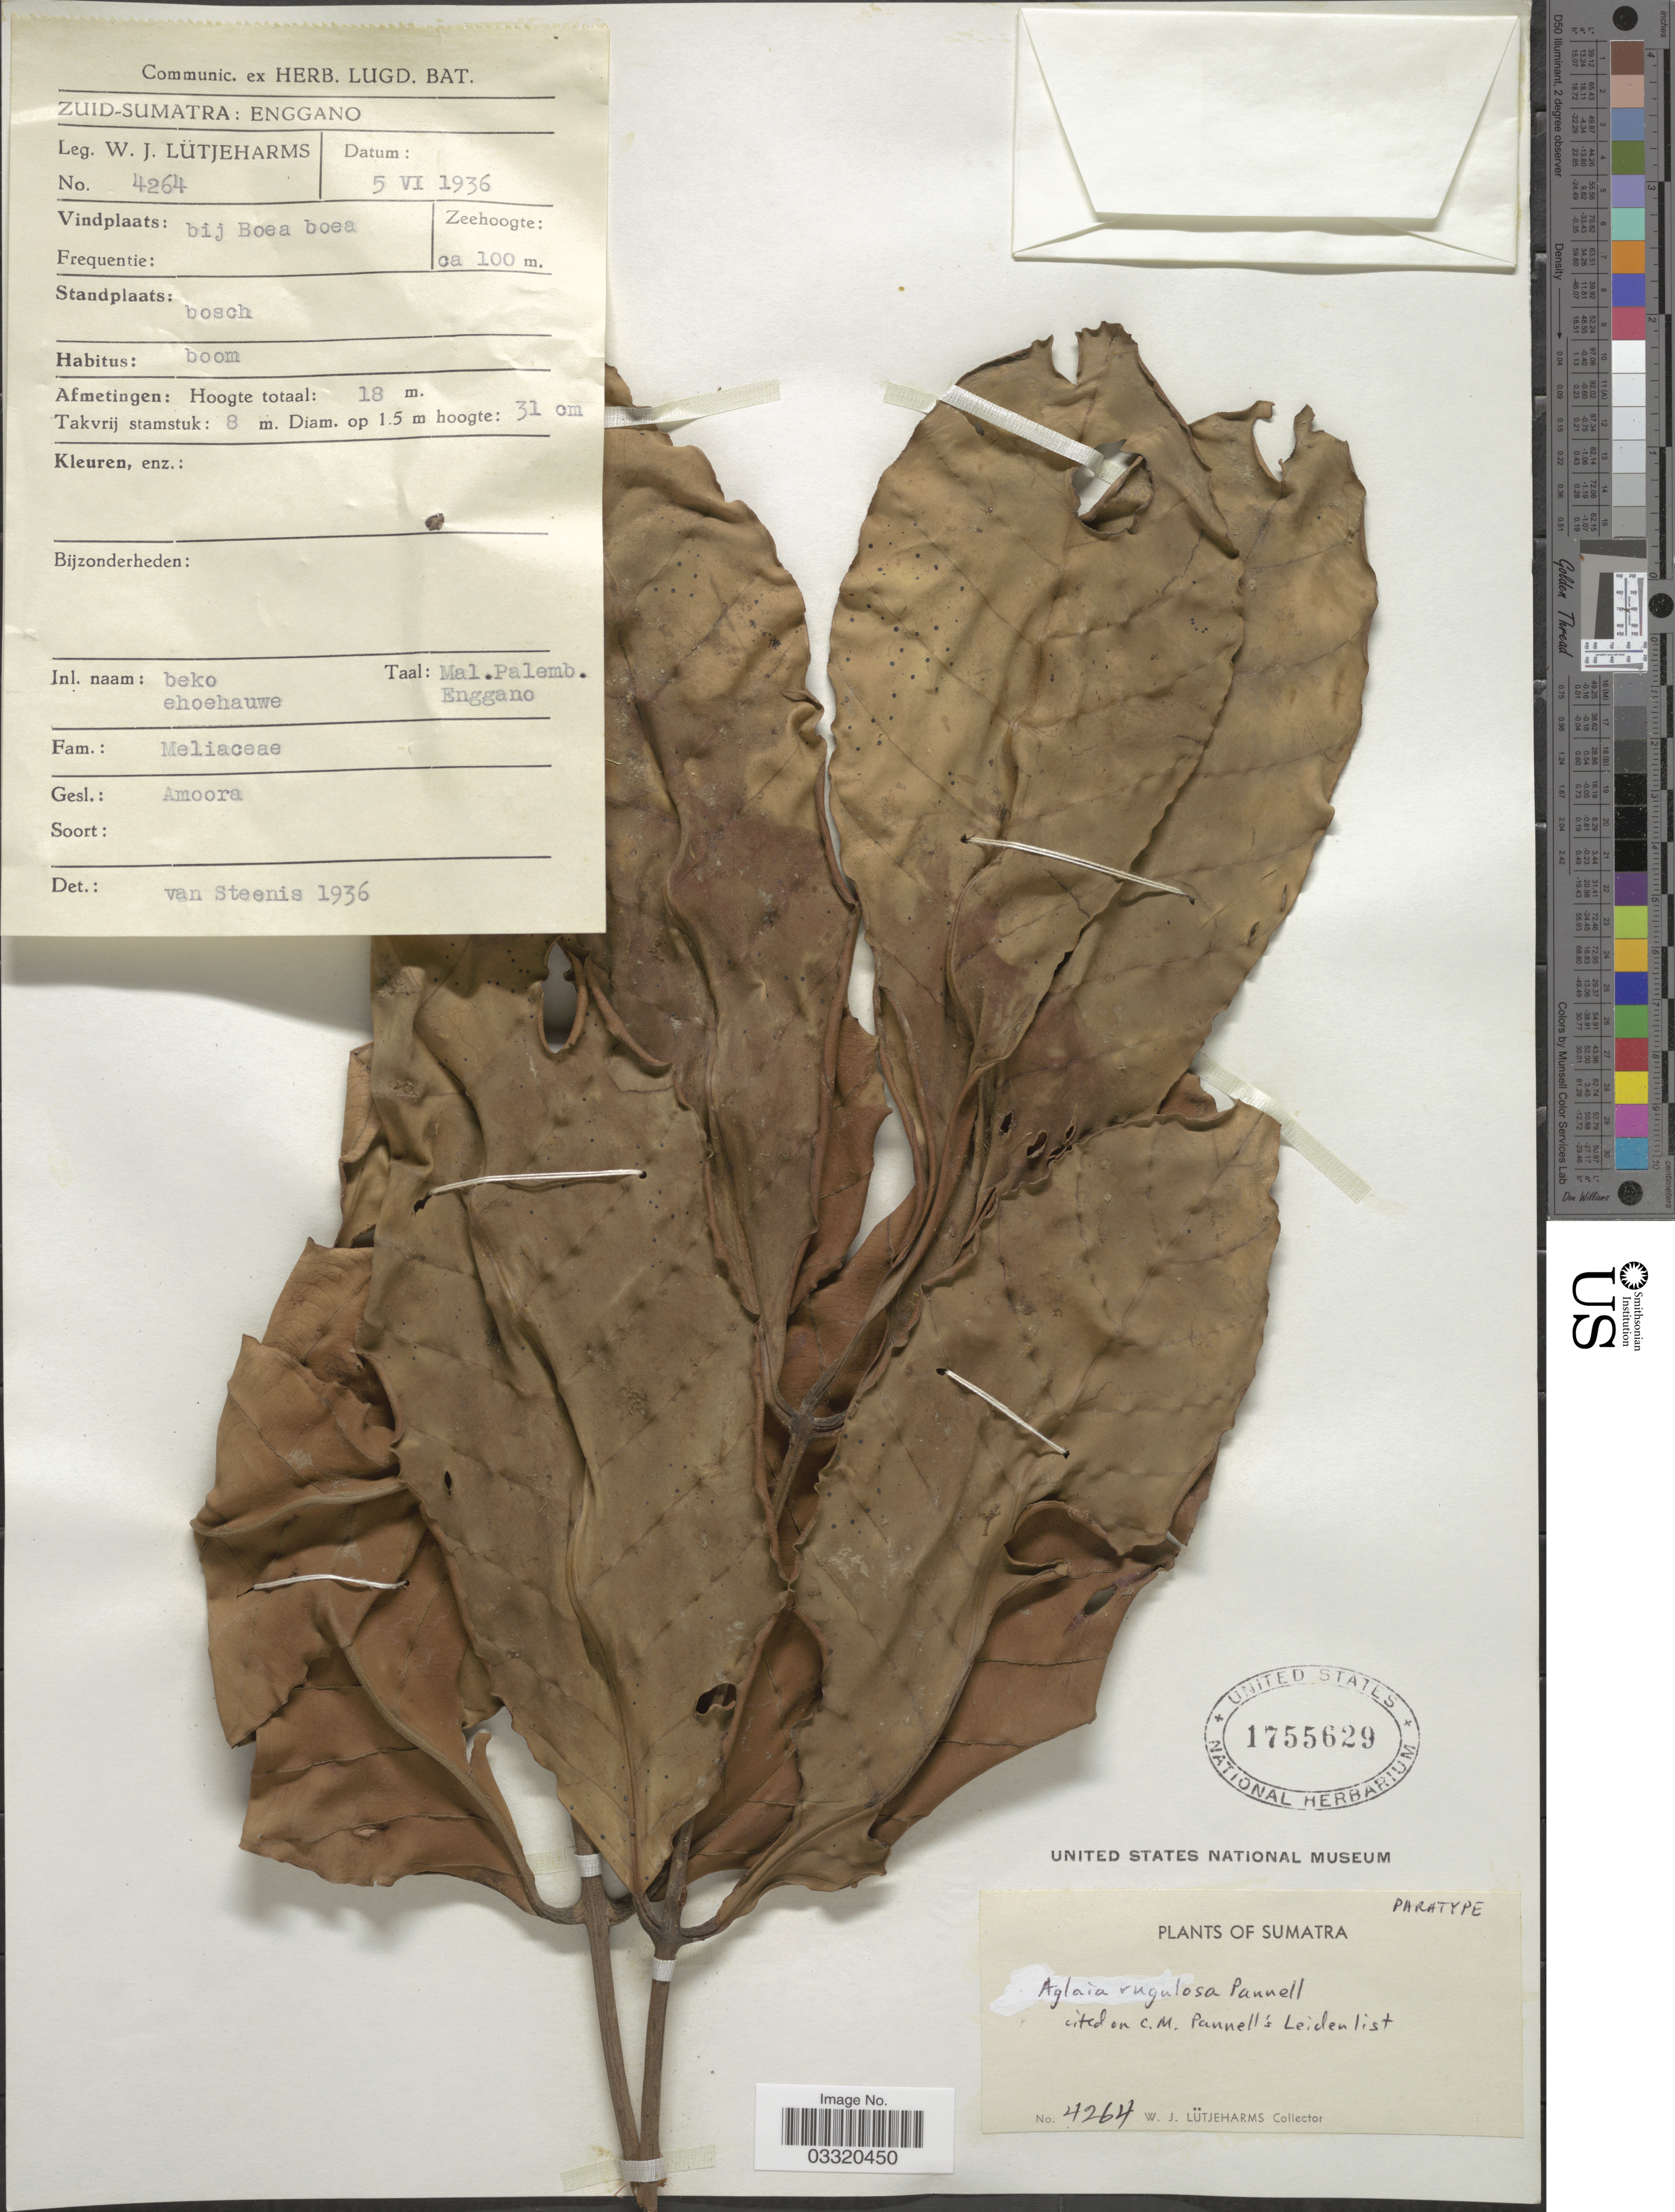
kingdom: Plantae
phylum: Tracheophyta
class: Magnoliopsida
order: Sapindales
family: Meliaceae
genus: Aglaia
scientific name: Aglaia rugulosa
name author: Pannell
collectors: W. Lütjeharms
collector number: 4264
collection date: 1936-06-05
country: Indonesia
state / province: Sumatra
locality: Zuid-Sumatra: Enggano. Vindplaats: bij Boea boea.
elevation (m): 100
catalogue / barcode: US 1755629